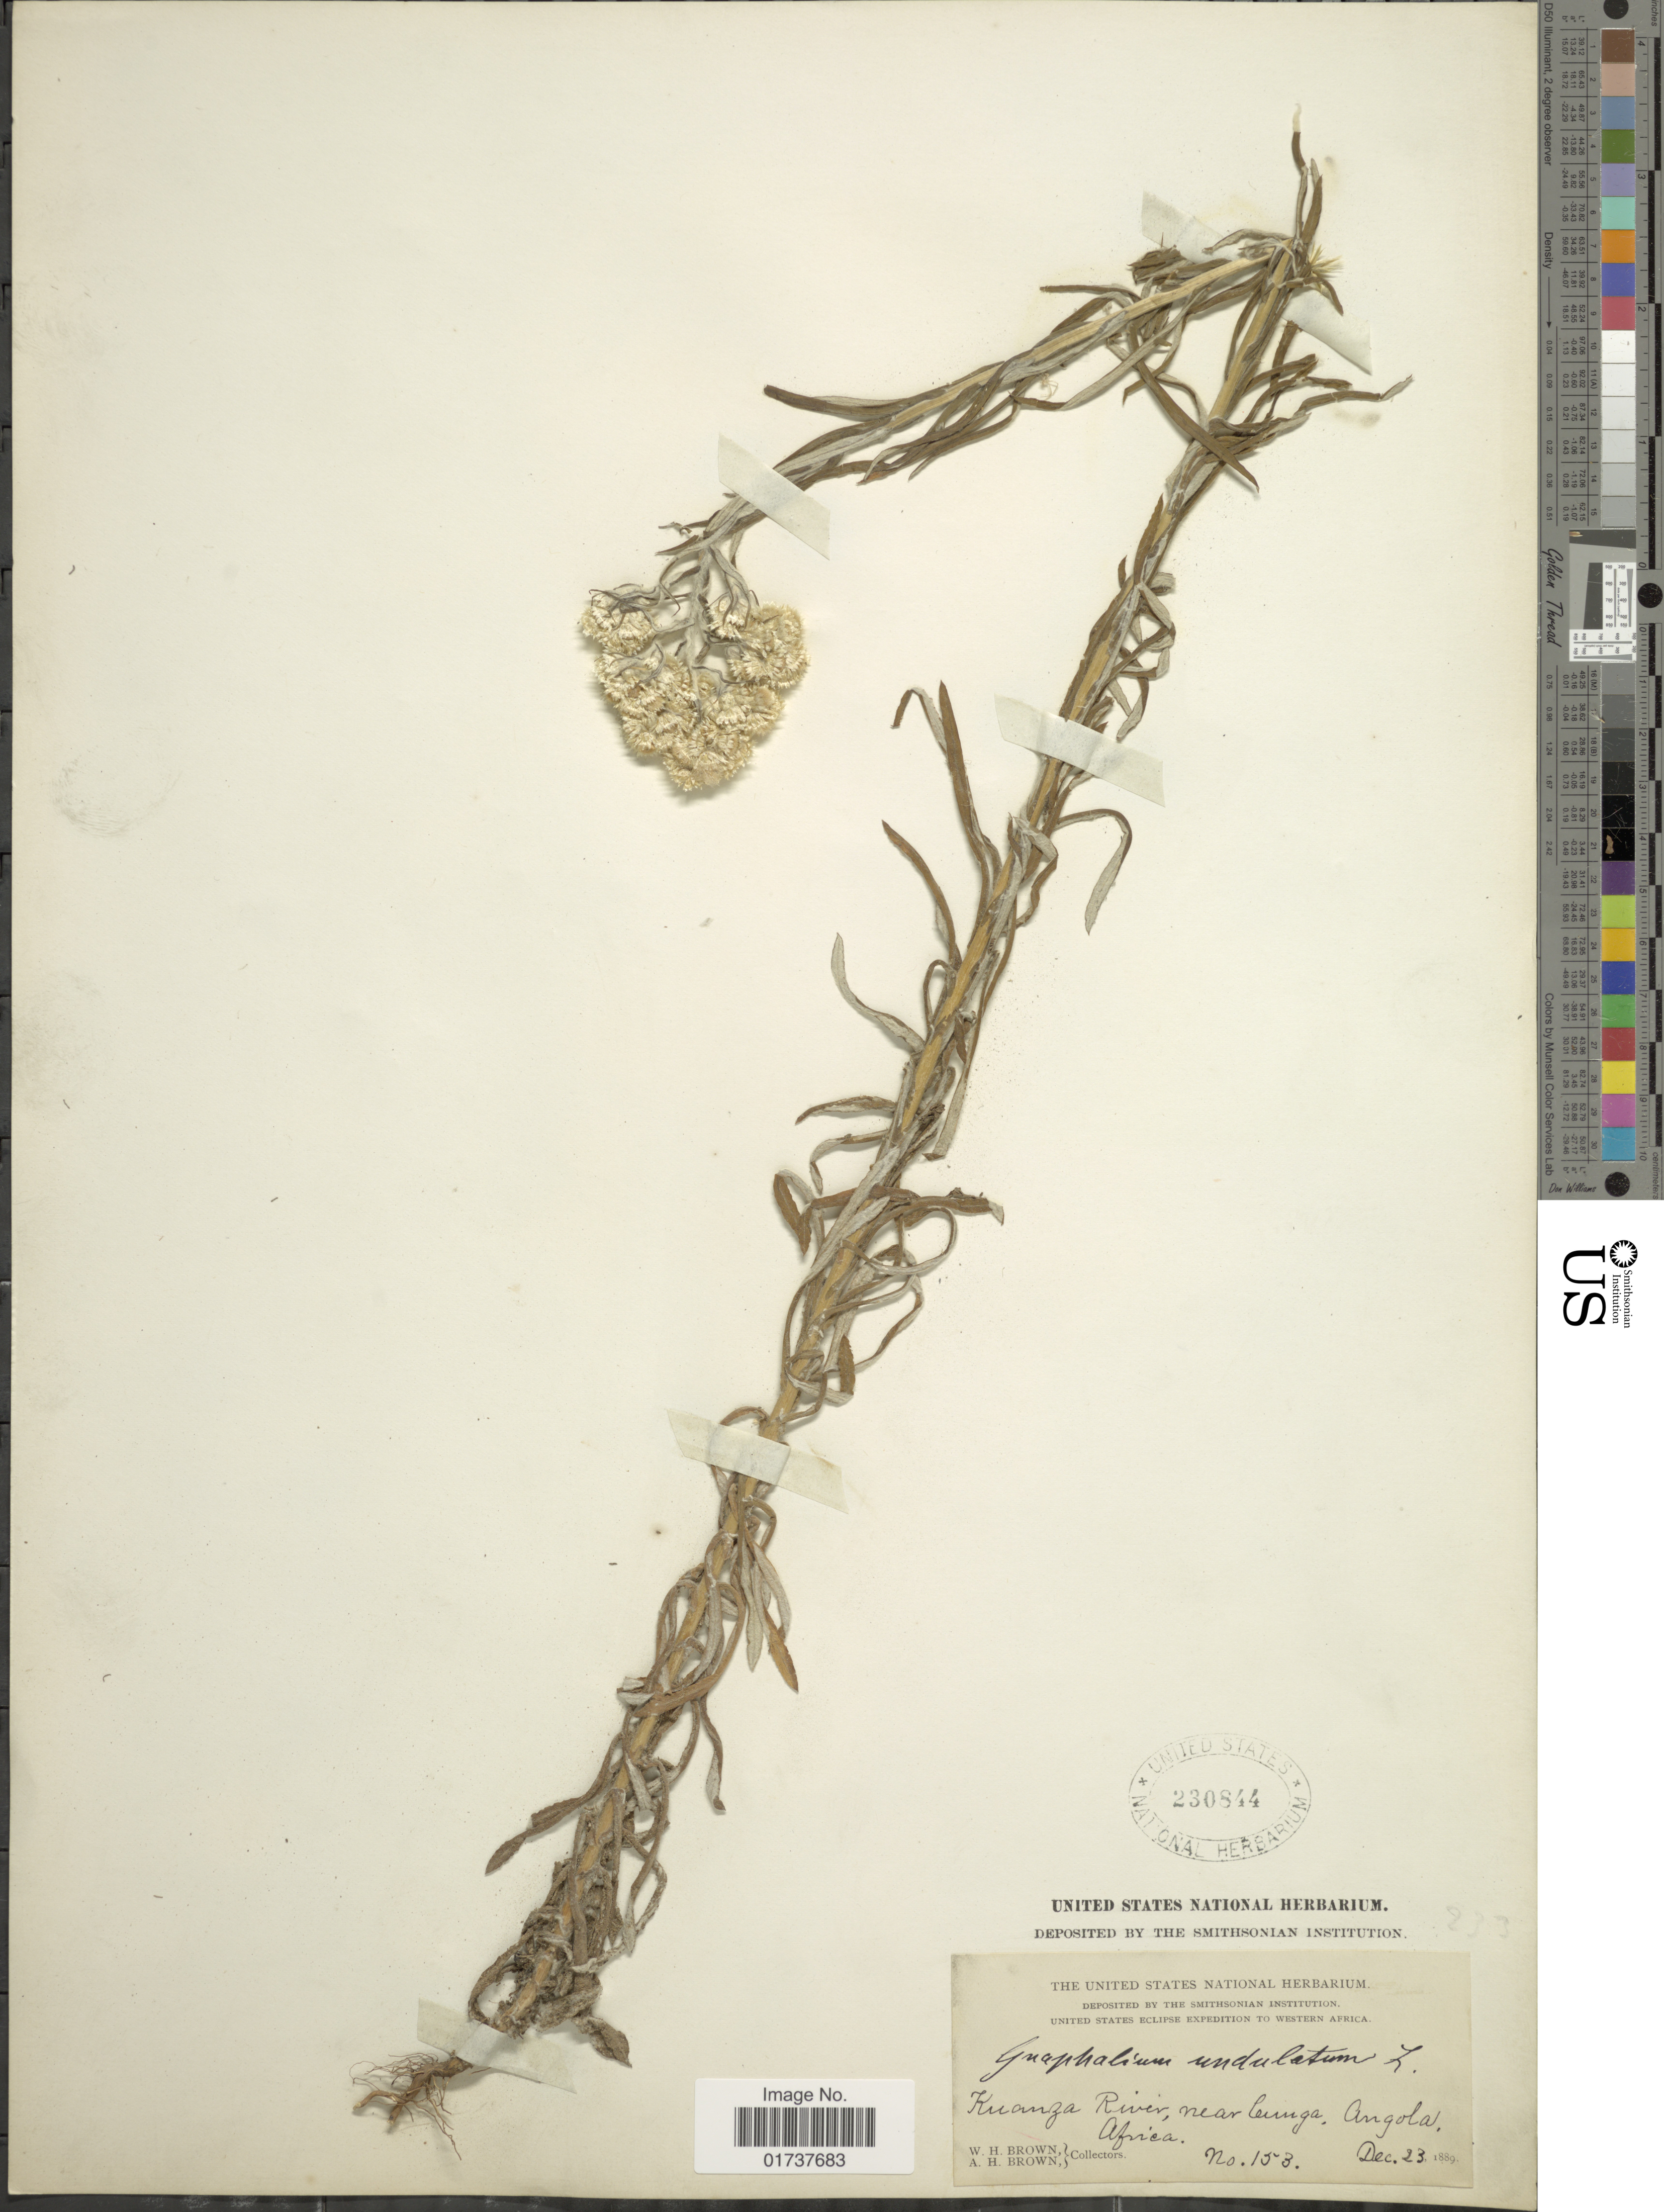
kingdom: Plantae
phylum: Tracheophyta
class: Magnoliopsida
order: Asterales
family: Asteraceae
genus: Gnaphalium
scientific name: Gnaphalium undulatum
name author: L.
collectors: W. H. Brown & A. H. Brown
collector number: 153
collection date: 1889-12-23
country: Angola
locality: Kuangza River, near Cunga, Western Africa.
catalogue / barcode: US 230844